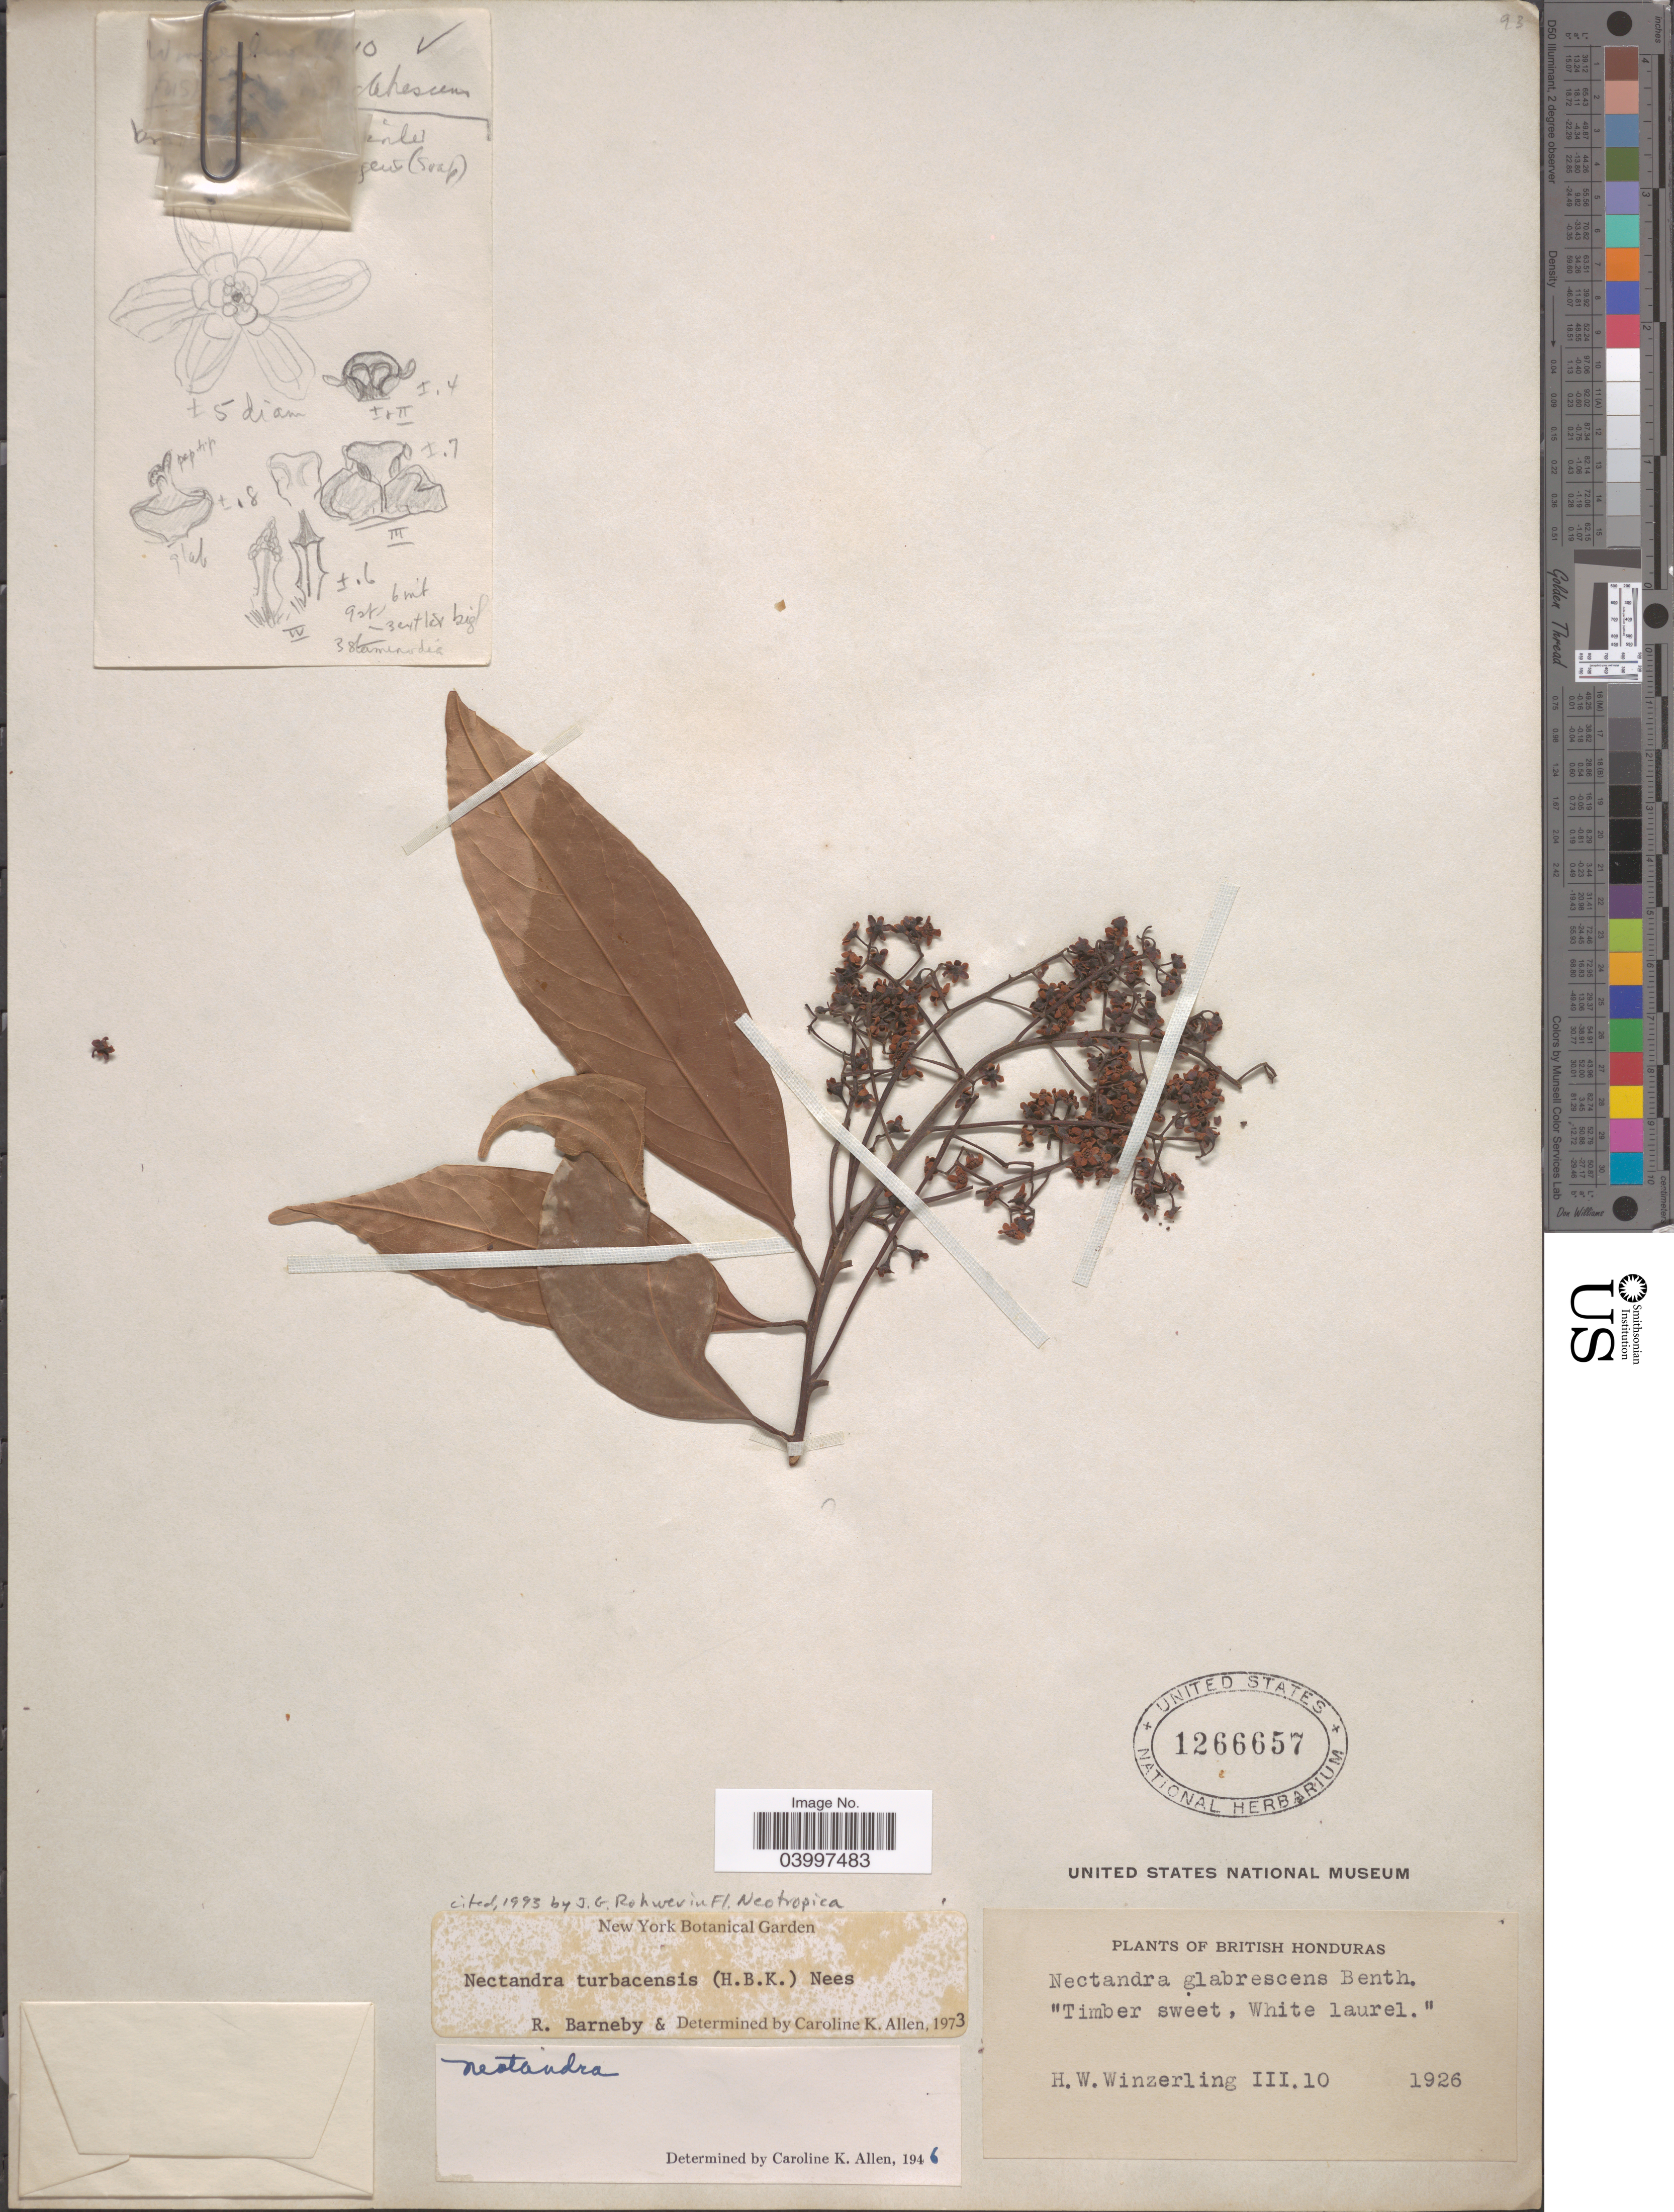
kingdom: Plantae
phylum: Tracheophyta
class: Magnoliopsida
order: Laurales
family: Lauraceae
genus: Nectandra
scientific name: Nectandra turbacensis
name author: (Kunth) Nees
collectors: H. Winzerling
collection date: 1926-03-10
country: Belize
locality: British Honduras.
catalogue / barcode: US 1266657